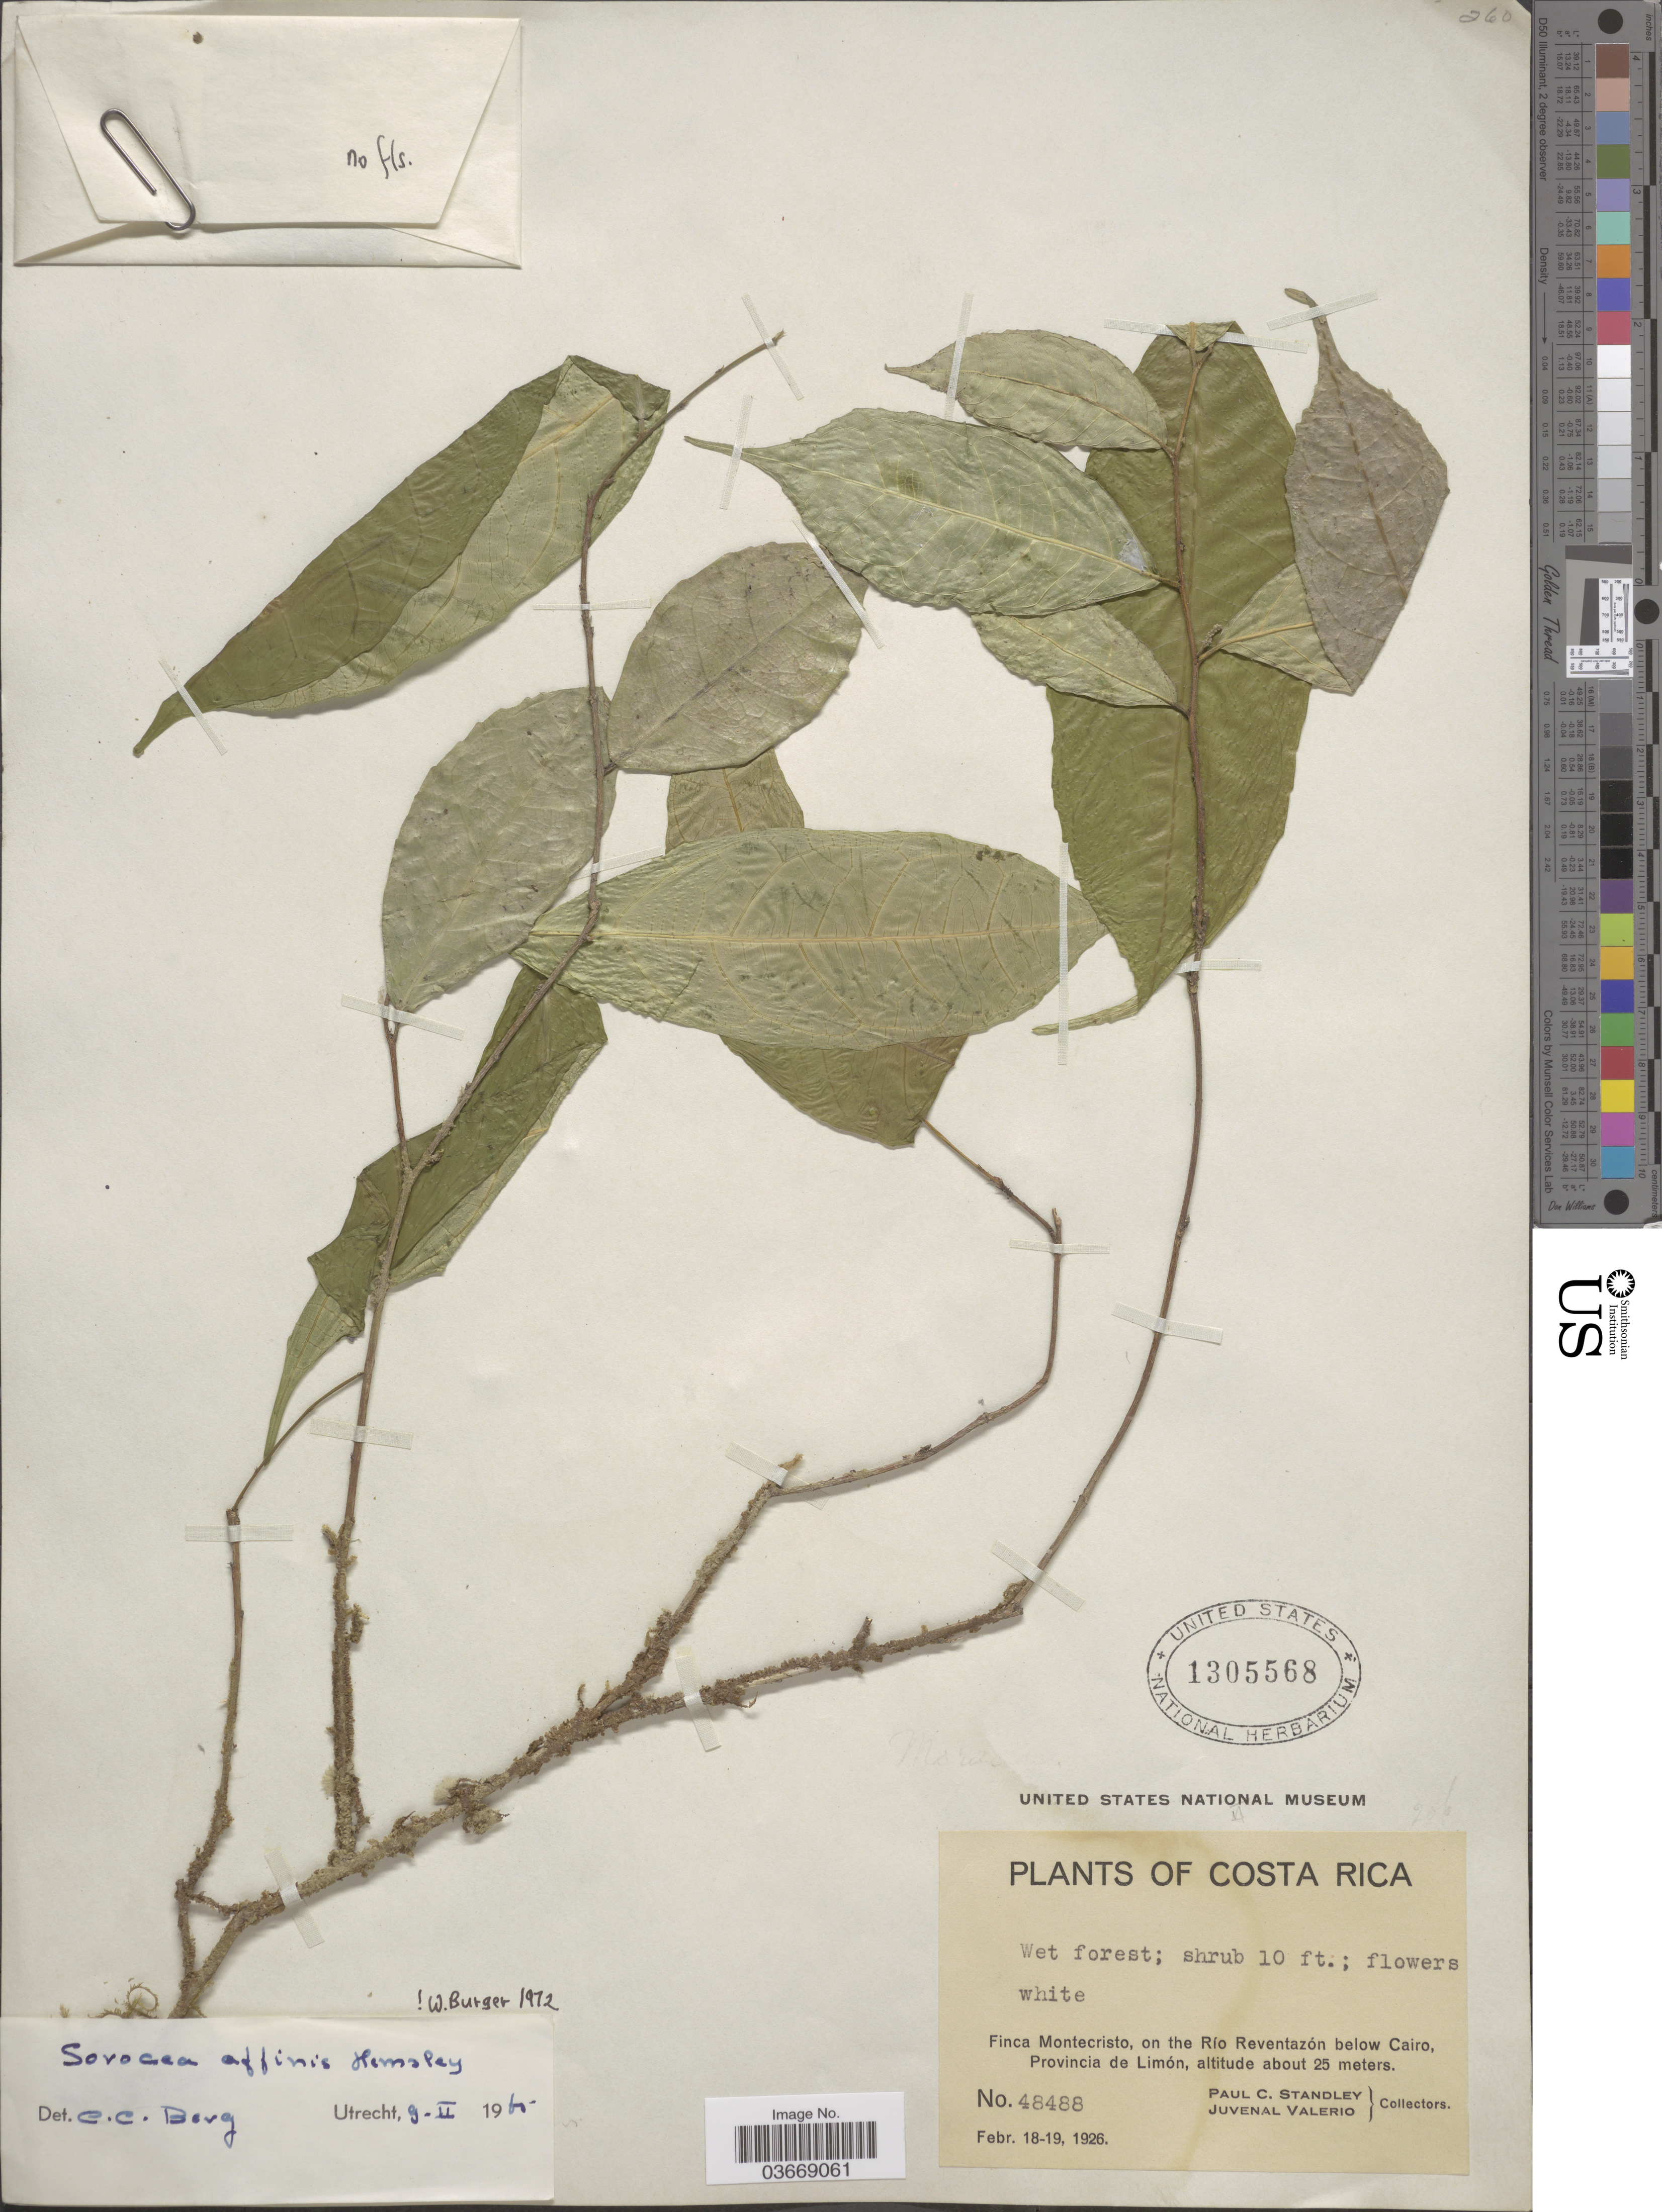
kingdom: Plantae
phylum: Tracheophyta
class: Magnoliopsida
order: Rosales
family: Moraceae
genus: Sorocea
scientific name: Sorocea affinis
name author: Hemsl.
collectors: P. C. Standley & J. Valerio R.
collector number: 48488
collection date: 1926-02-18/1926-02-19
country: Costa Rica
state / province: Limón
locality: Finca Montecristo, on the Río Reventazón below Cairo.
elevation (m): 25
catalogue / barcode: US 1305568